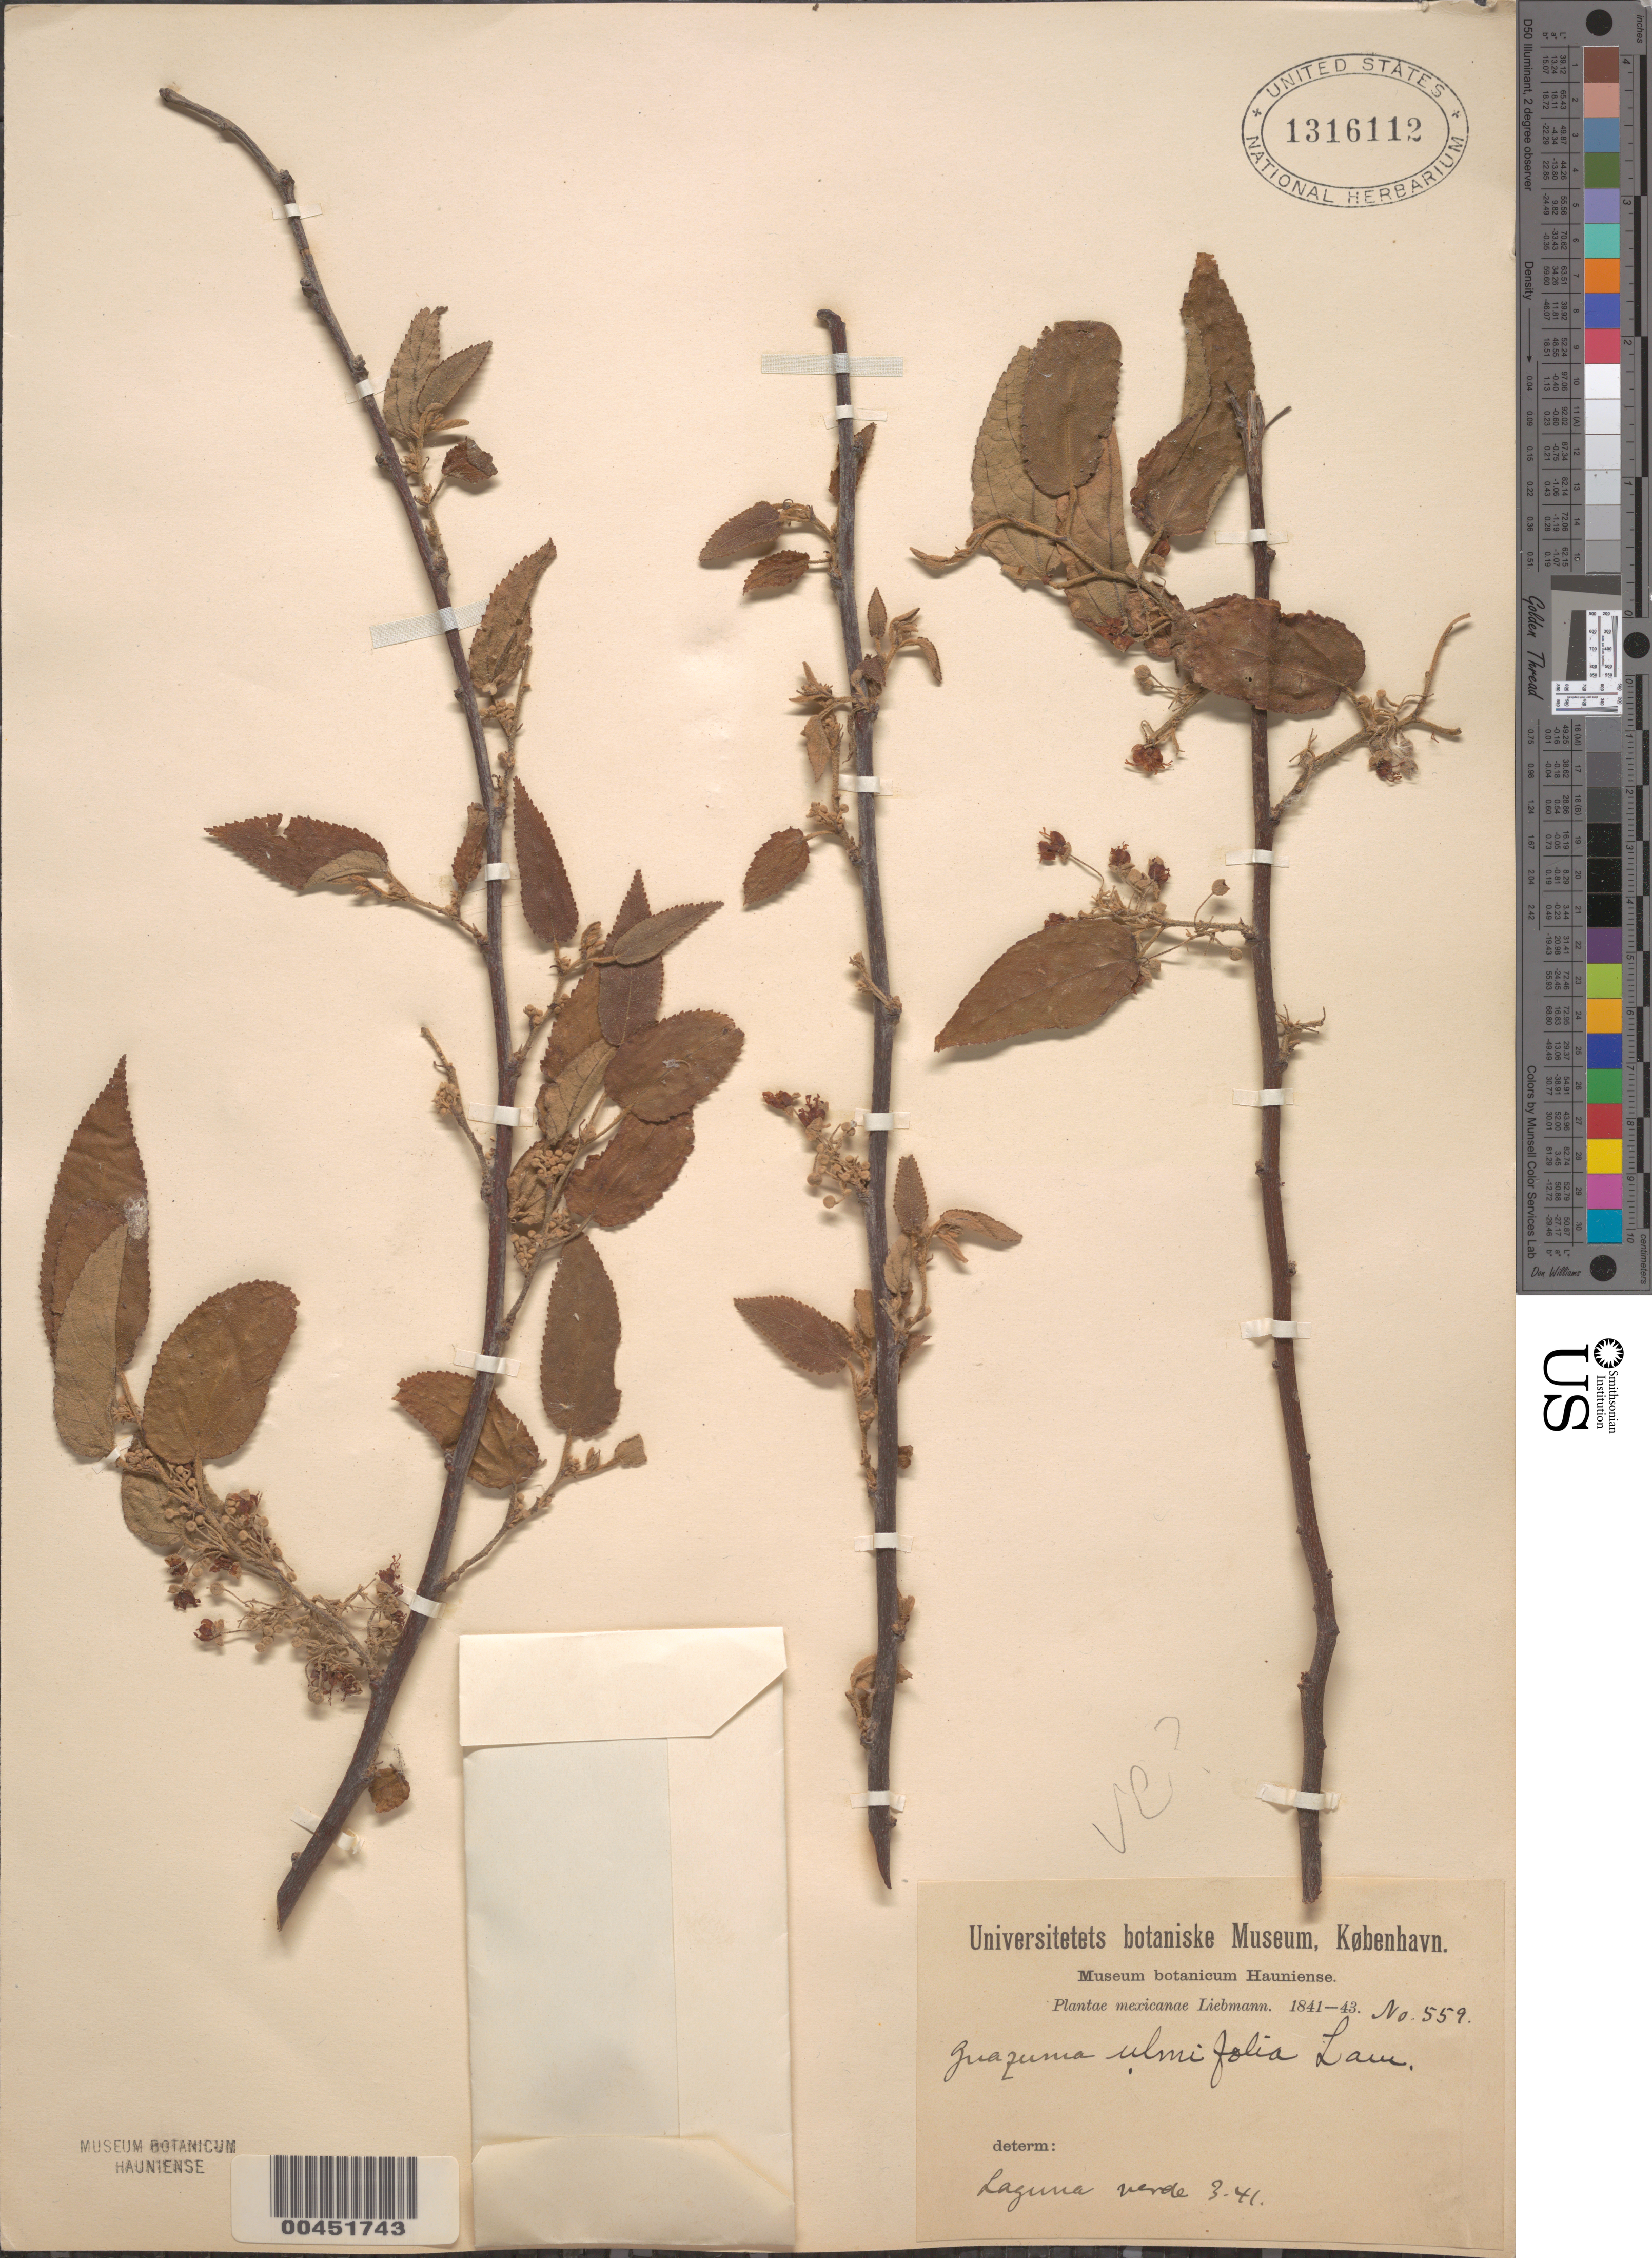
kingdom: Plantae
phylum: Tracheophyta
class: Magnoliopsida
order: Malvales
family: Malvaceae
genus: Guazuma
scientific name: Guazuma ulmifolia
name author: Lam.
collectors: F. M. Liebmann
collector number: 559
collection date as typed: Mar 1841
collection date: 1841-03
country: Mexico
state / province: Veracruz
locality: Laguna verde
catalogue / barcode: US 1316112